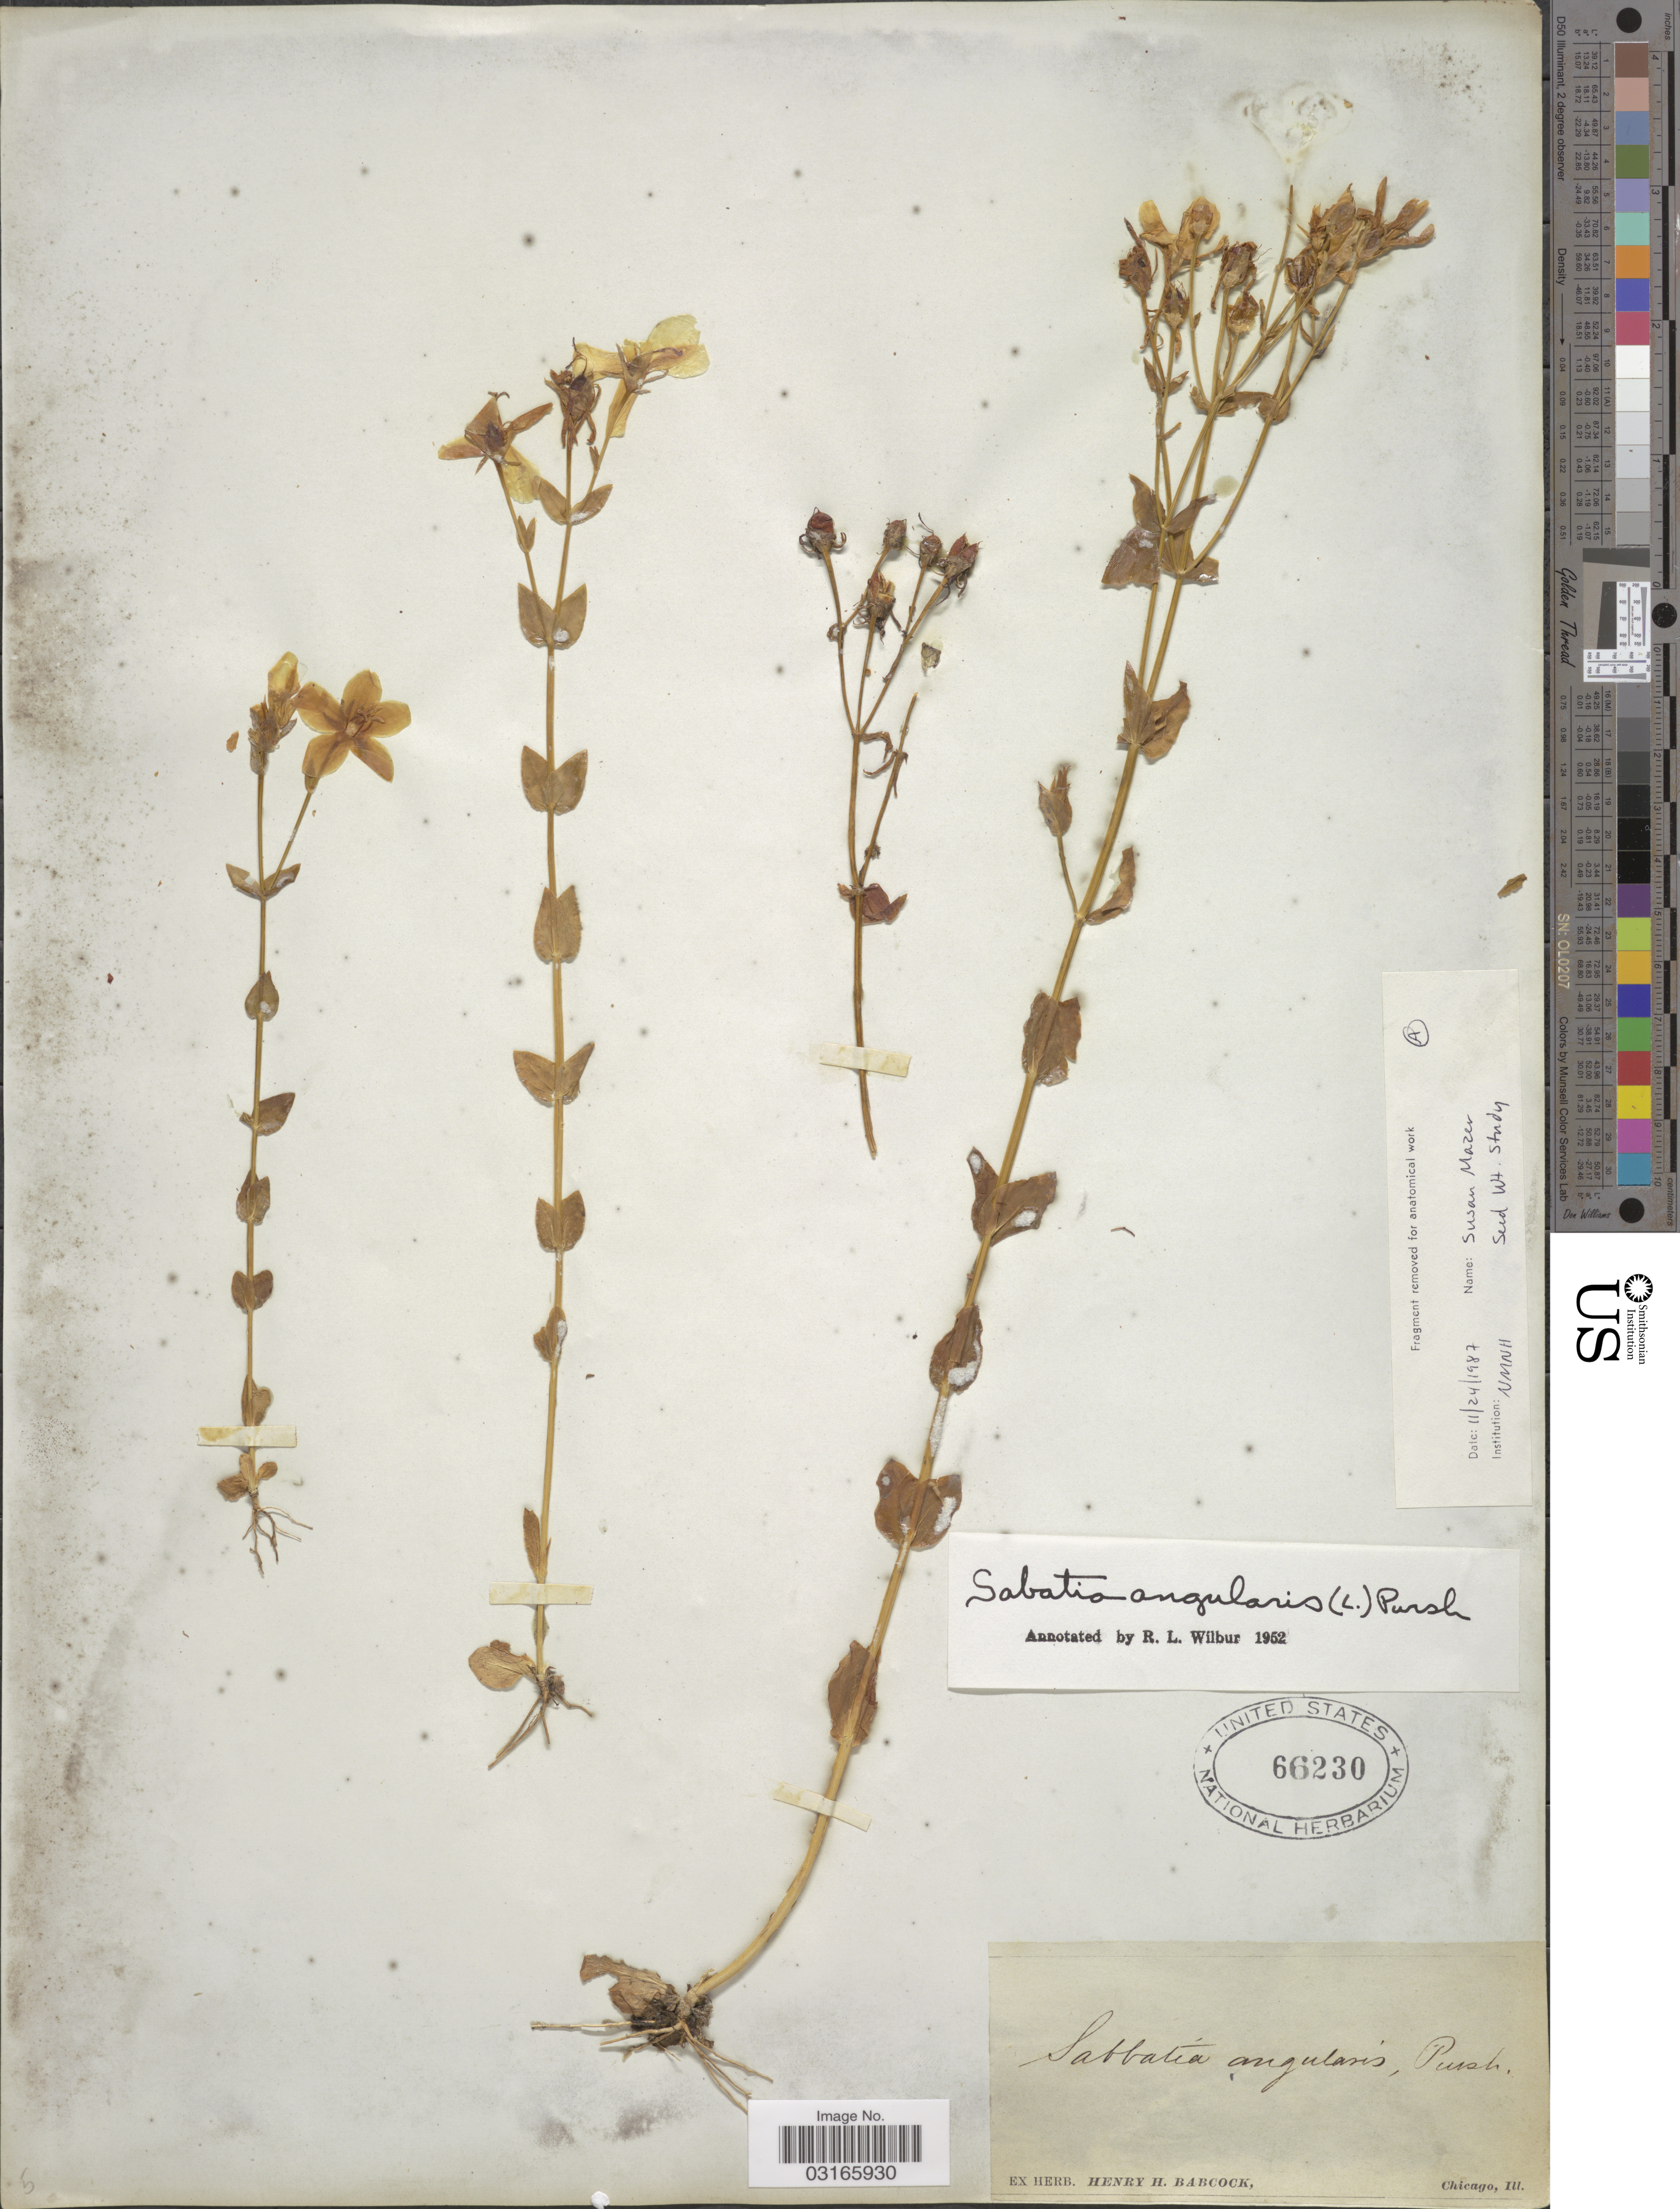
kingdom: Plantae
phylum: Tracheophyta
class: Magnoliopsida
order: Gentianales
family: Gentianaceae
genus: Sabatia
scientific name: Sabatia angularis (L.) Pursh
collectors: ex herb. Henry Homes Babcock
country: United States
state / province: Illinois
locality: Chicago, Ill.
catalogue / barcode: US 66230